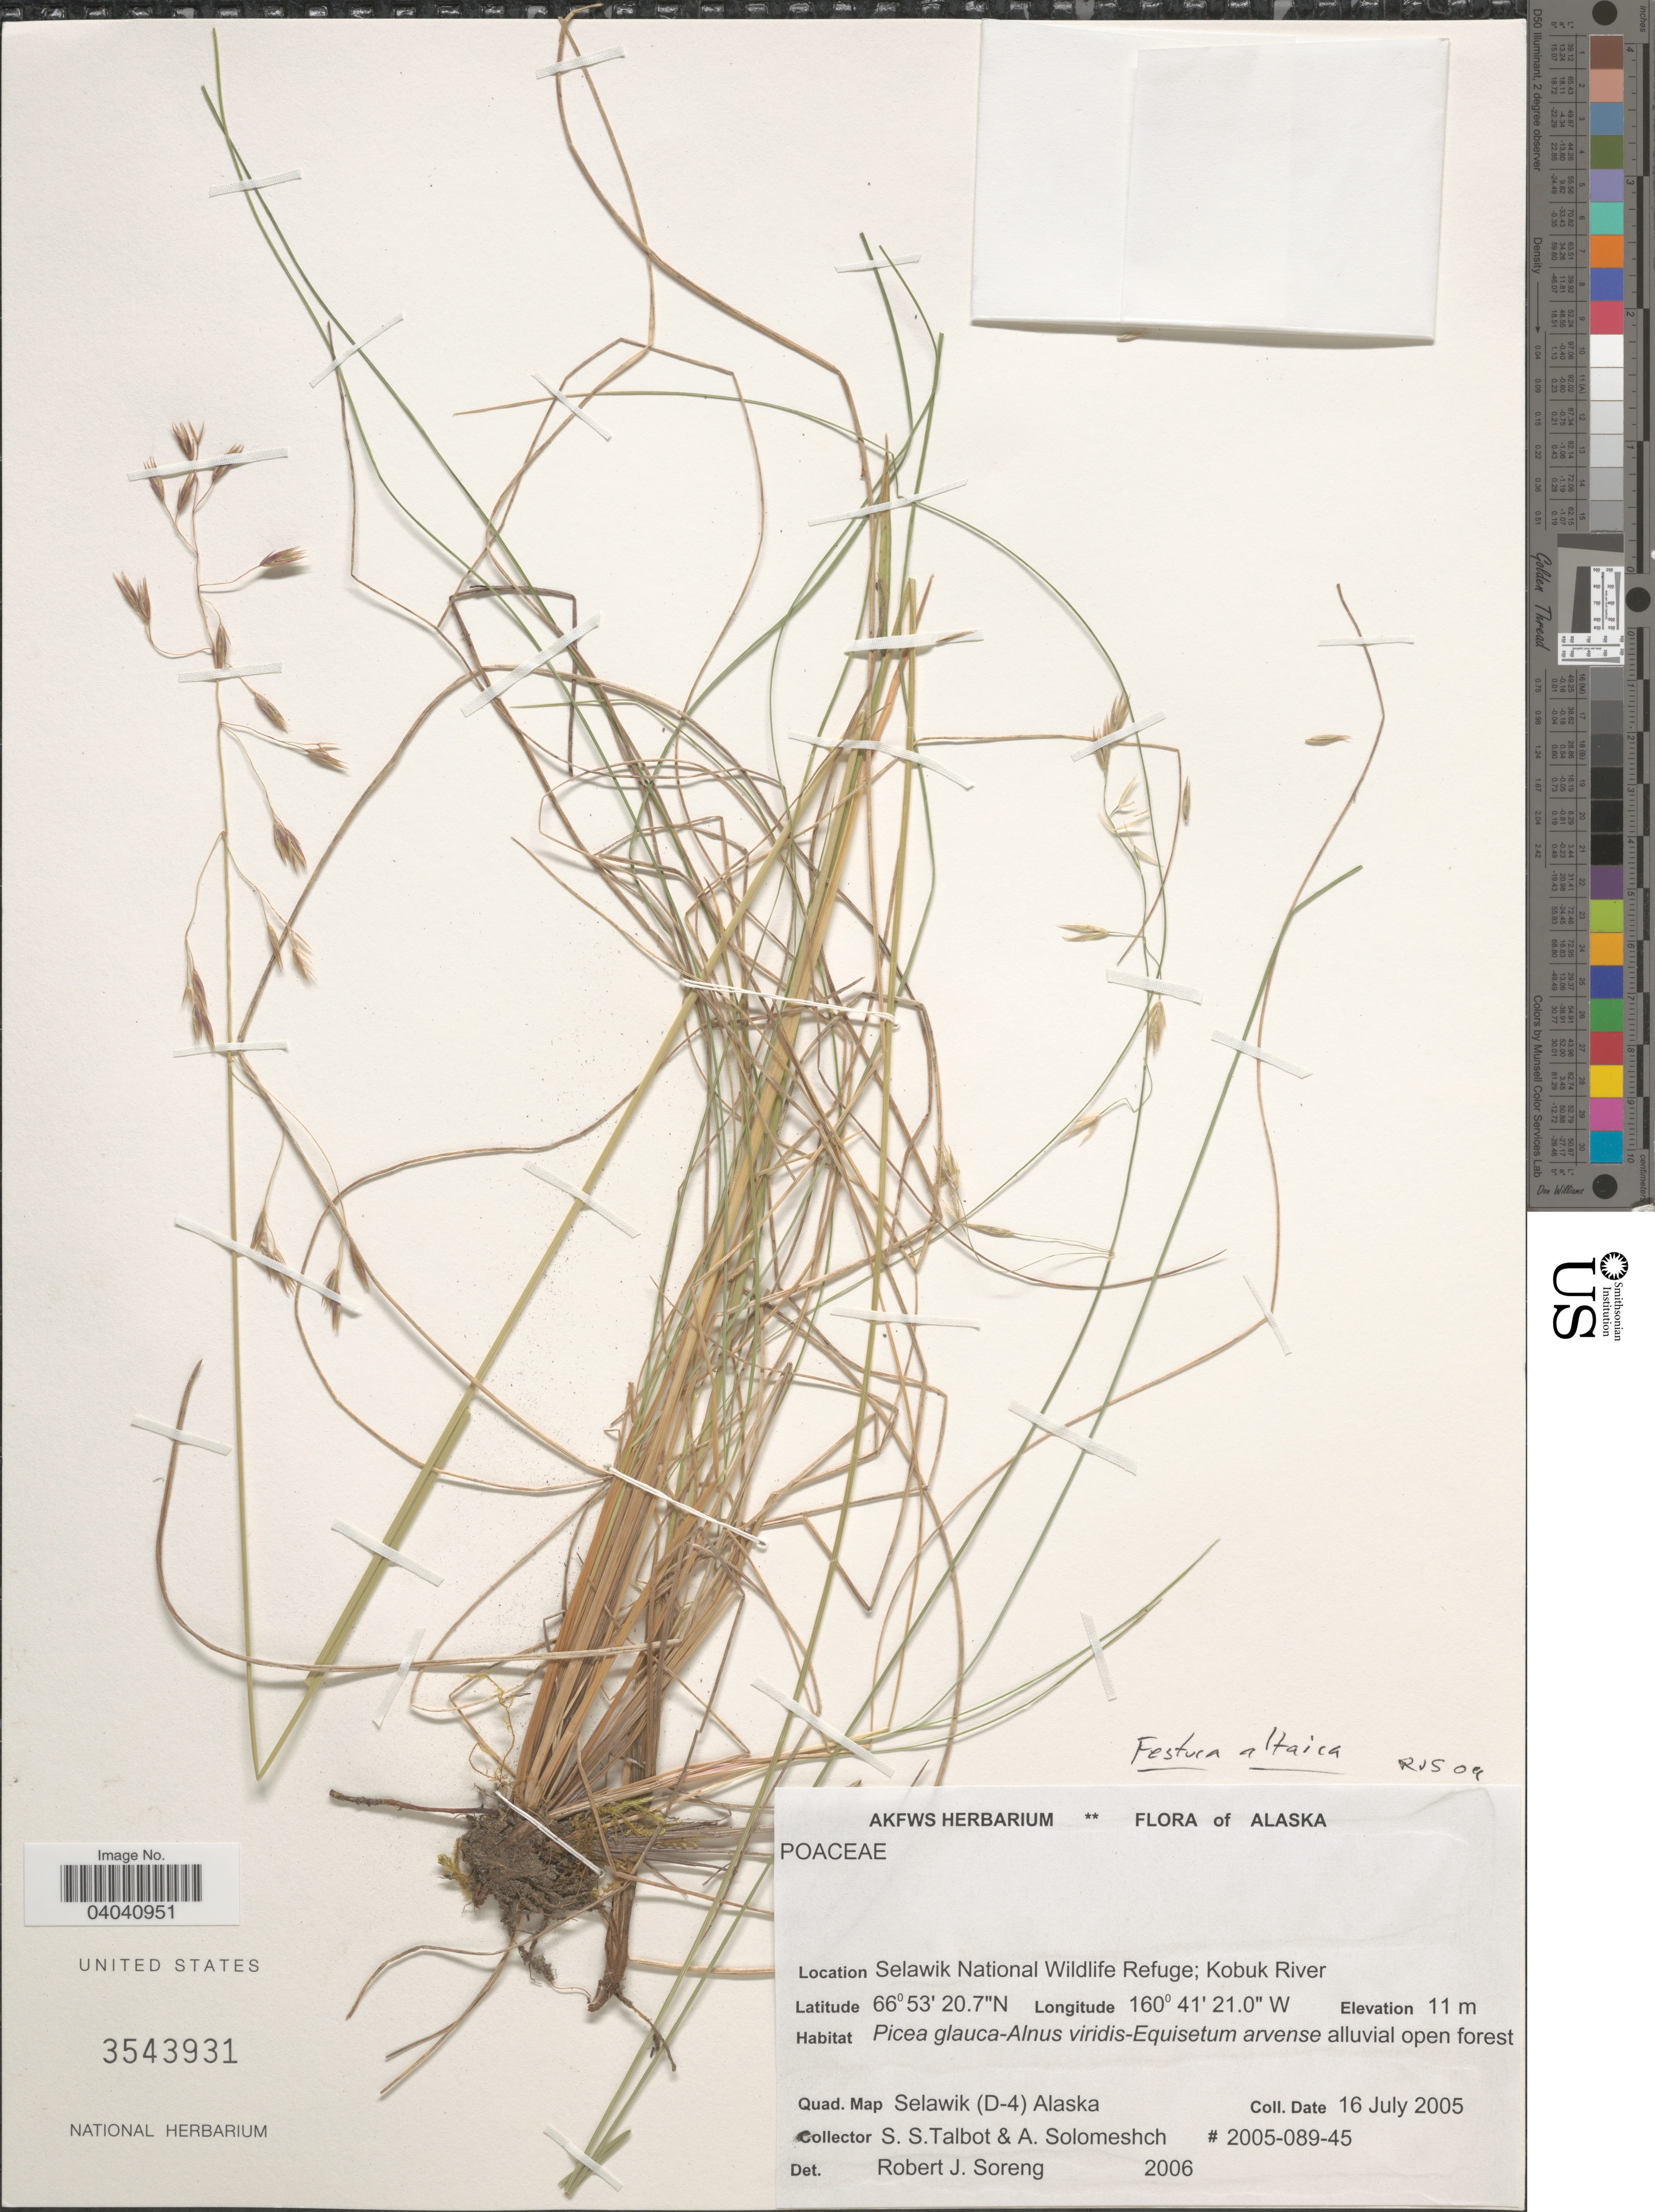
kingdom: Plantae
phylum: Tracheophyta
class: Liliopsida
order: Poales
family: Poaceae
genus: Festuca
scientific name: Festuca altaica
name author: Trin.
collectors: S. S. Talbot & A. Solomeshch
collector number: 2005-089-45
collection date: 2005-07-16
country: United States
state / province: Alaska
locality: Selawik National Wildlife Refuge; Kobuk River. Quad. Map Sewalik (D-4) Alaska.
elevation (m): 11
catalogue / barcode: US 3543931